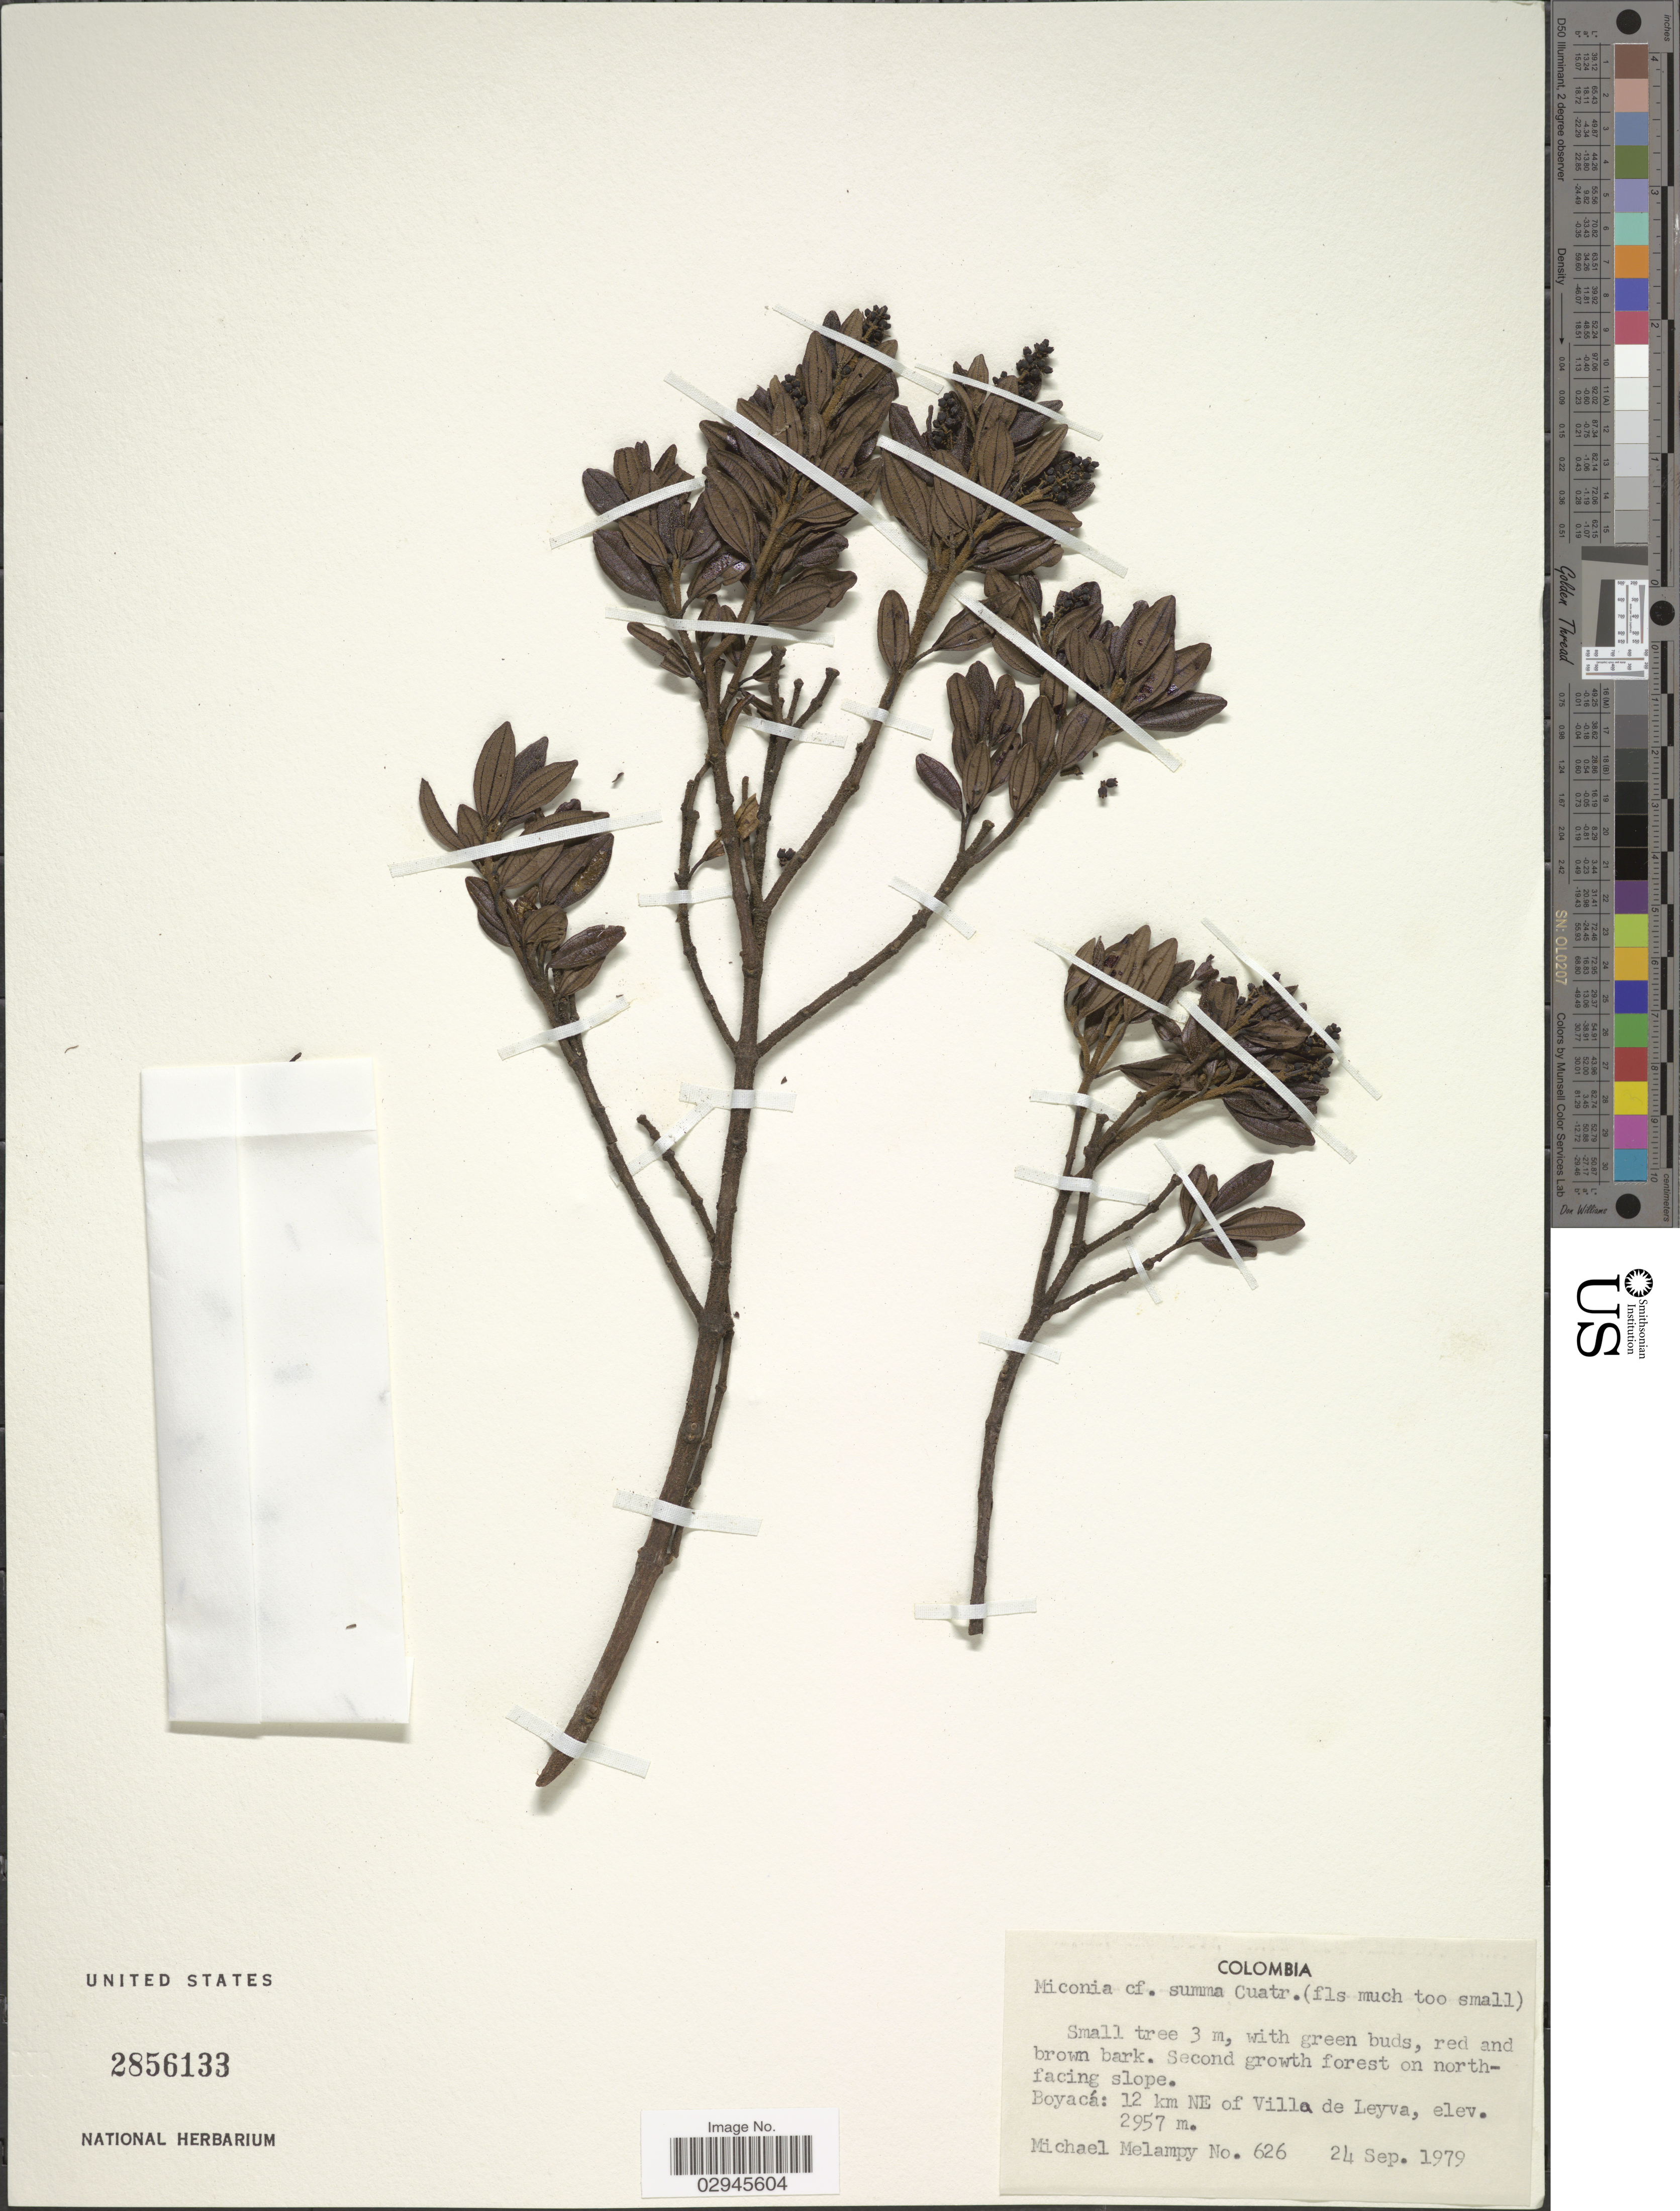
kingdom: Plantae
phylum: Tracheophyta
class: Magnoliopsida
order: Myrtales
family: Melastomataceae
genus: Miconia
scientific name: Miconia sp.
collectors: M. Melampy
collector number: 626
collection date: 1979-09-24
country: Colombia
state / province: Boyacá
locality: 12 km NE of Villa de Leyva.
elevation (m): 2957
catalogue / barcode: US 2856133